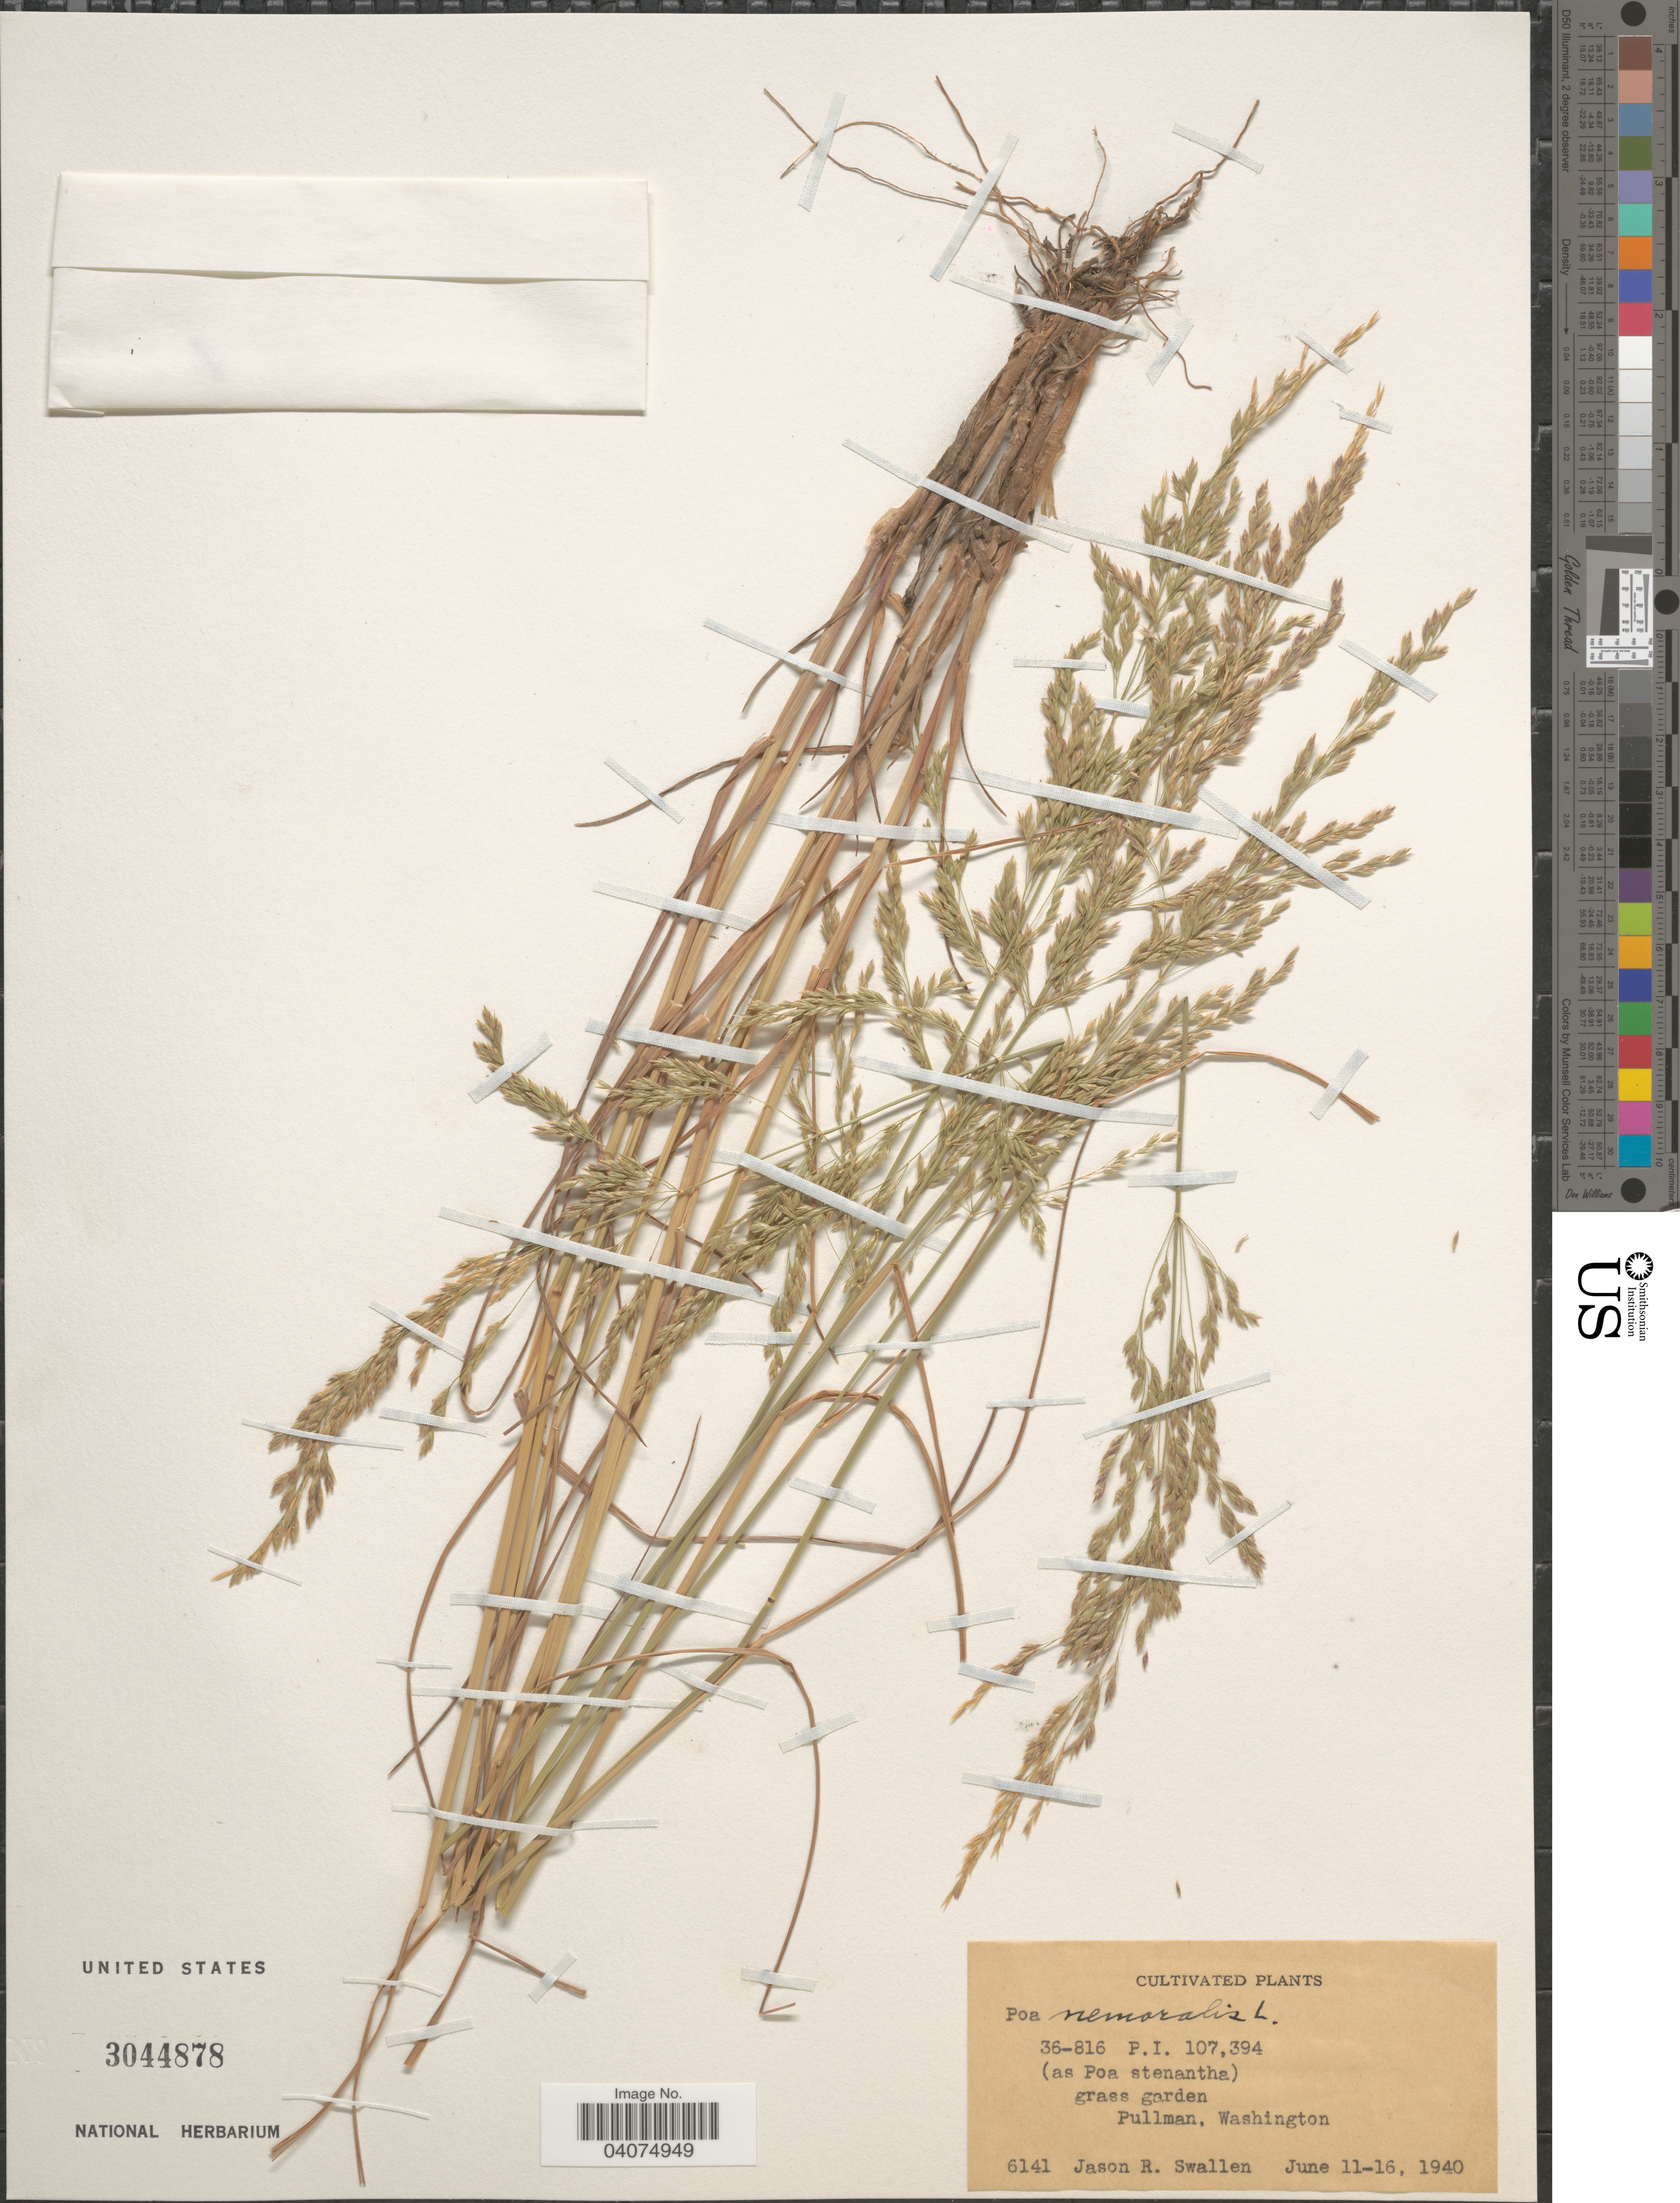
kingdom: Plantae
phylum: Tracheophyta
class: Liliopsida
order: Poales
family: Poaceae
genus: Poa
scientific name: Poa nemoralis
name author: L.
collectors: J. R. Swallen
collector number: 6141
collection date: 1940-06-11/1940-06-16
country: United States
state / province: Washington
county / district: Whitman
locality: Grass garden, Pullman.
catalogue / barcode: US 3044878